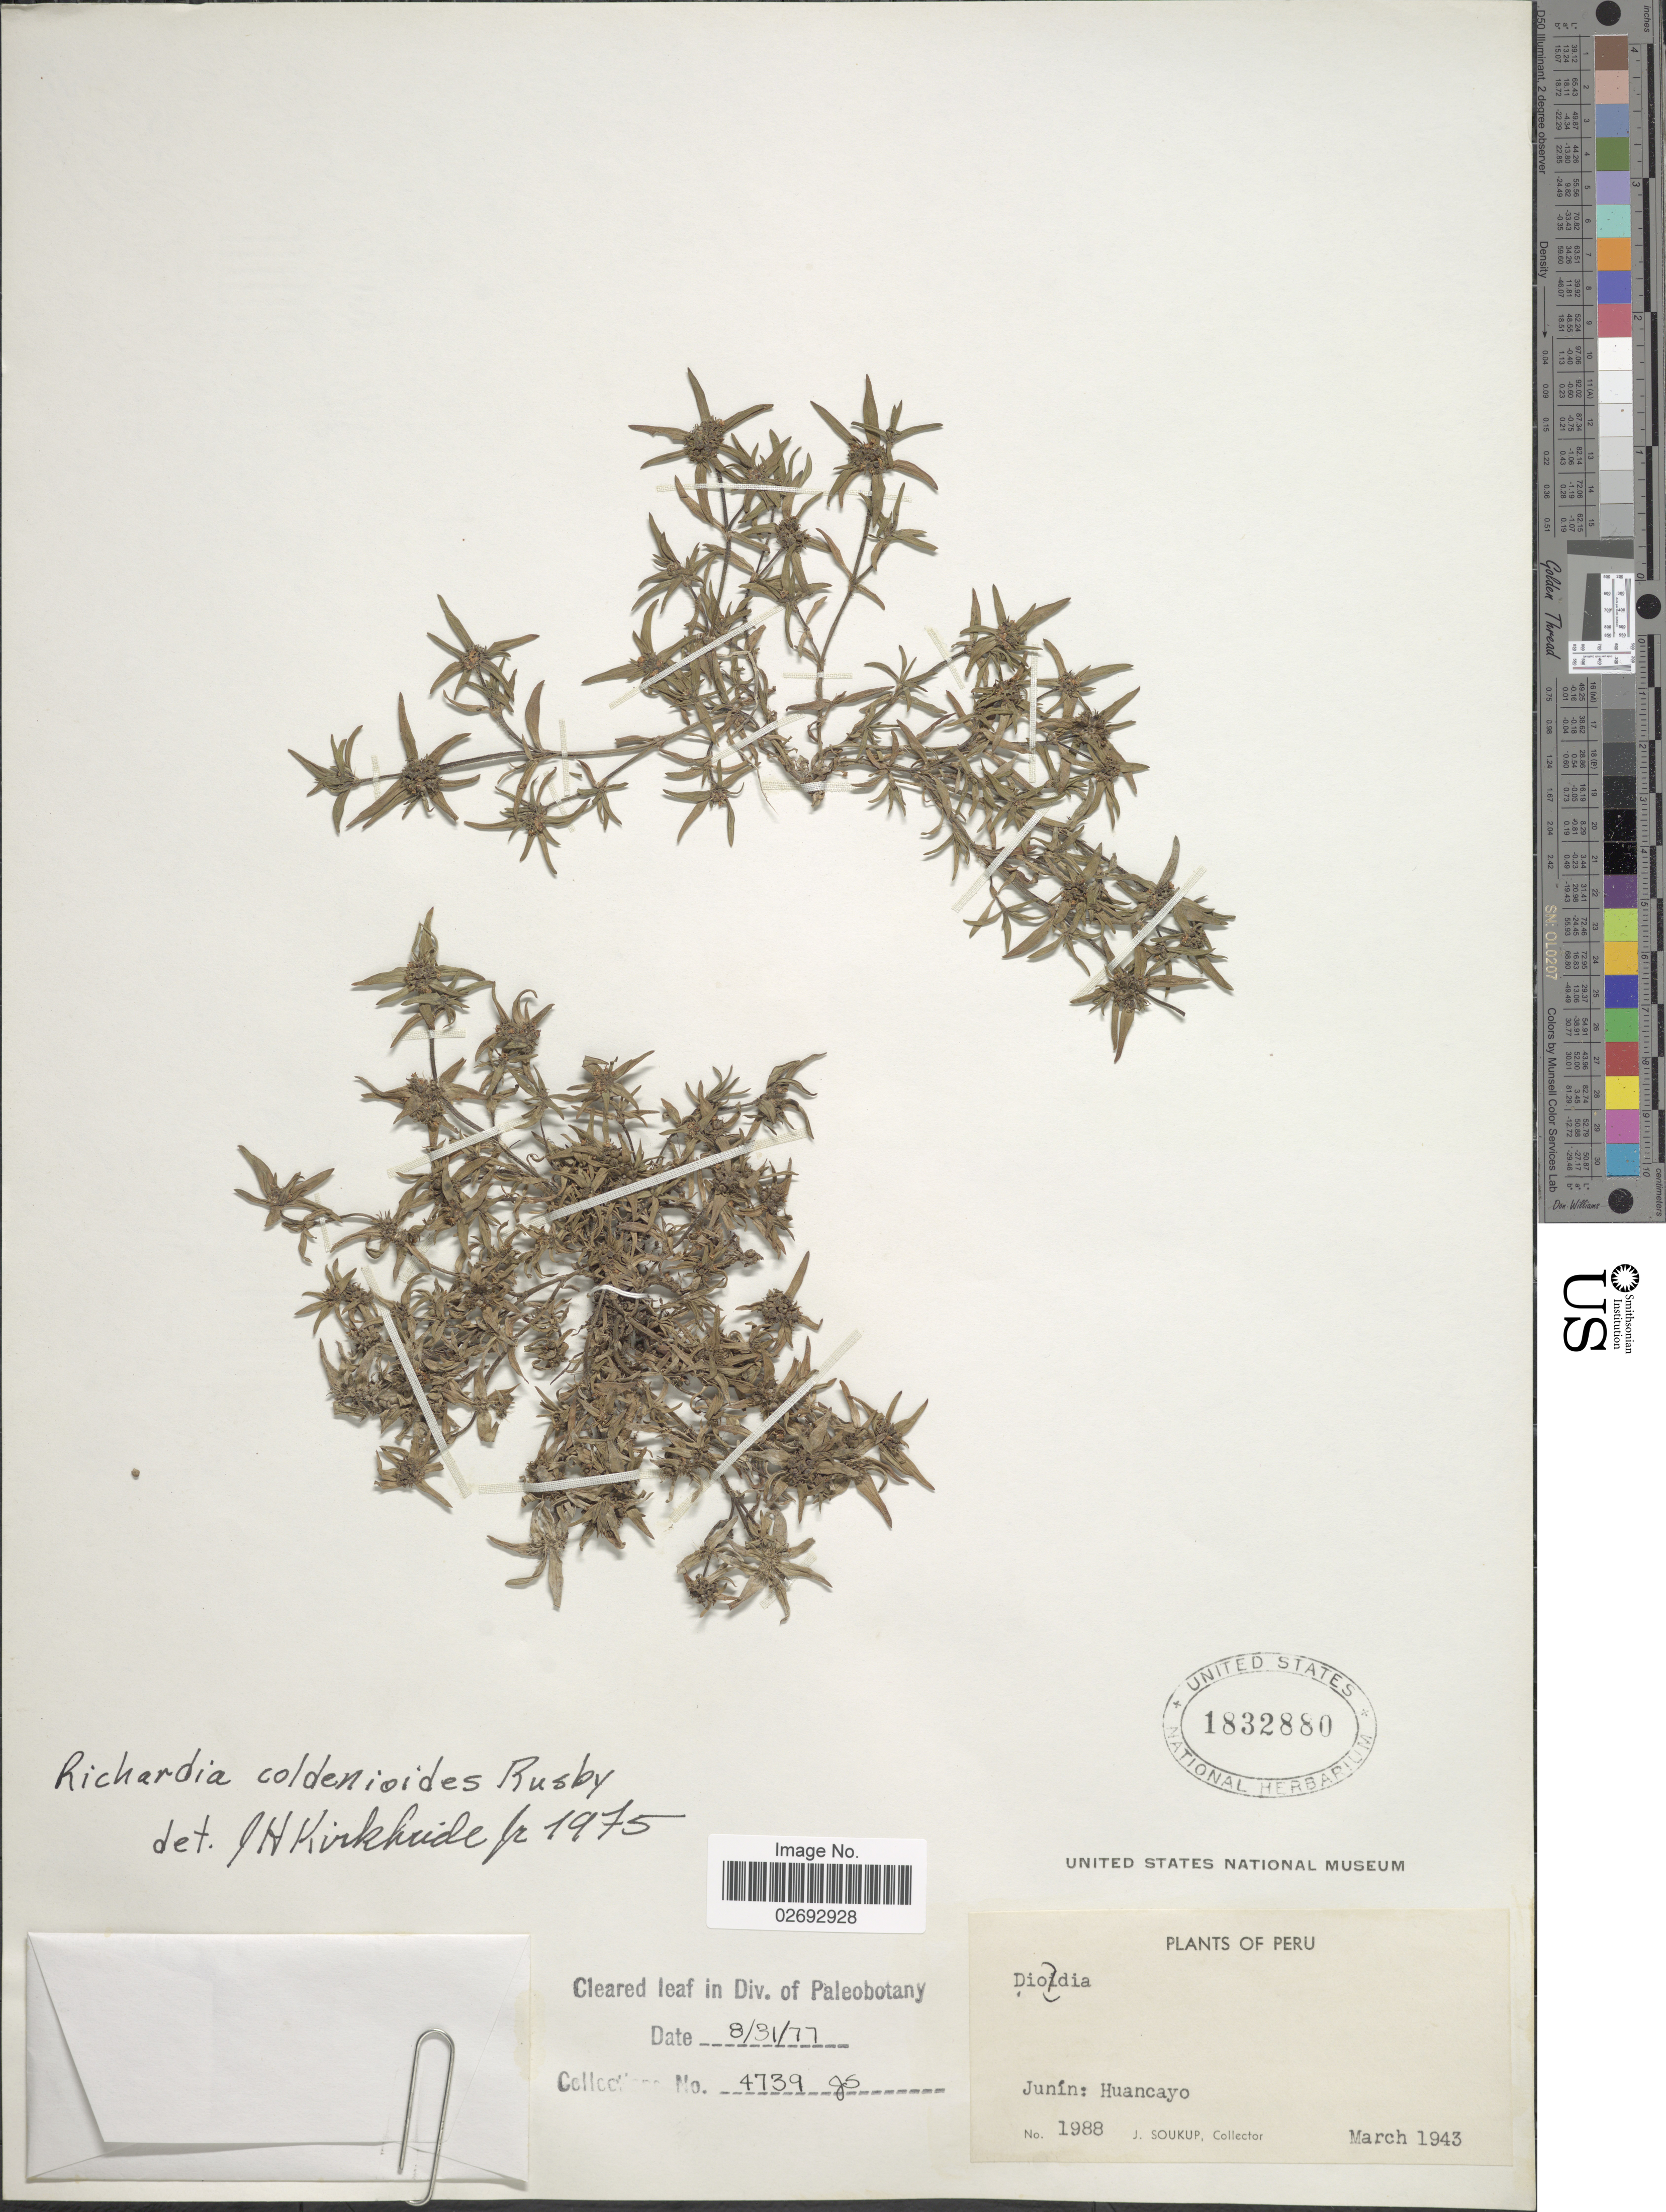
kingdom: Plantae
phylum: Tracheophyta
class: Magnoliopsida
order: Gentianales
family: Rubiaceae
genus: Richardia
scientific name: Richardia coldenioides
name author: Rusby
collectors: J. Soukup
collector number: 1988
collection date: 1943-03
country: Peru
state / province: Junín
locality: Huancayo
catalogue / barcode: US 1832880